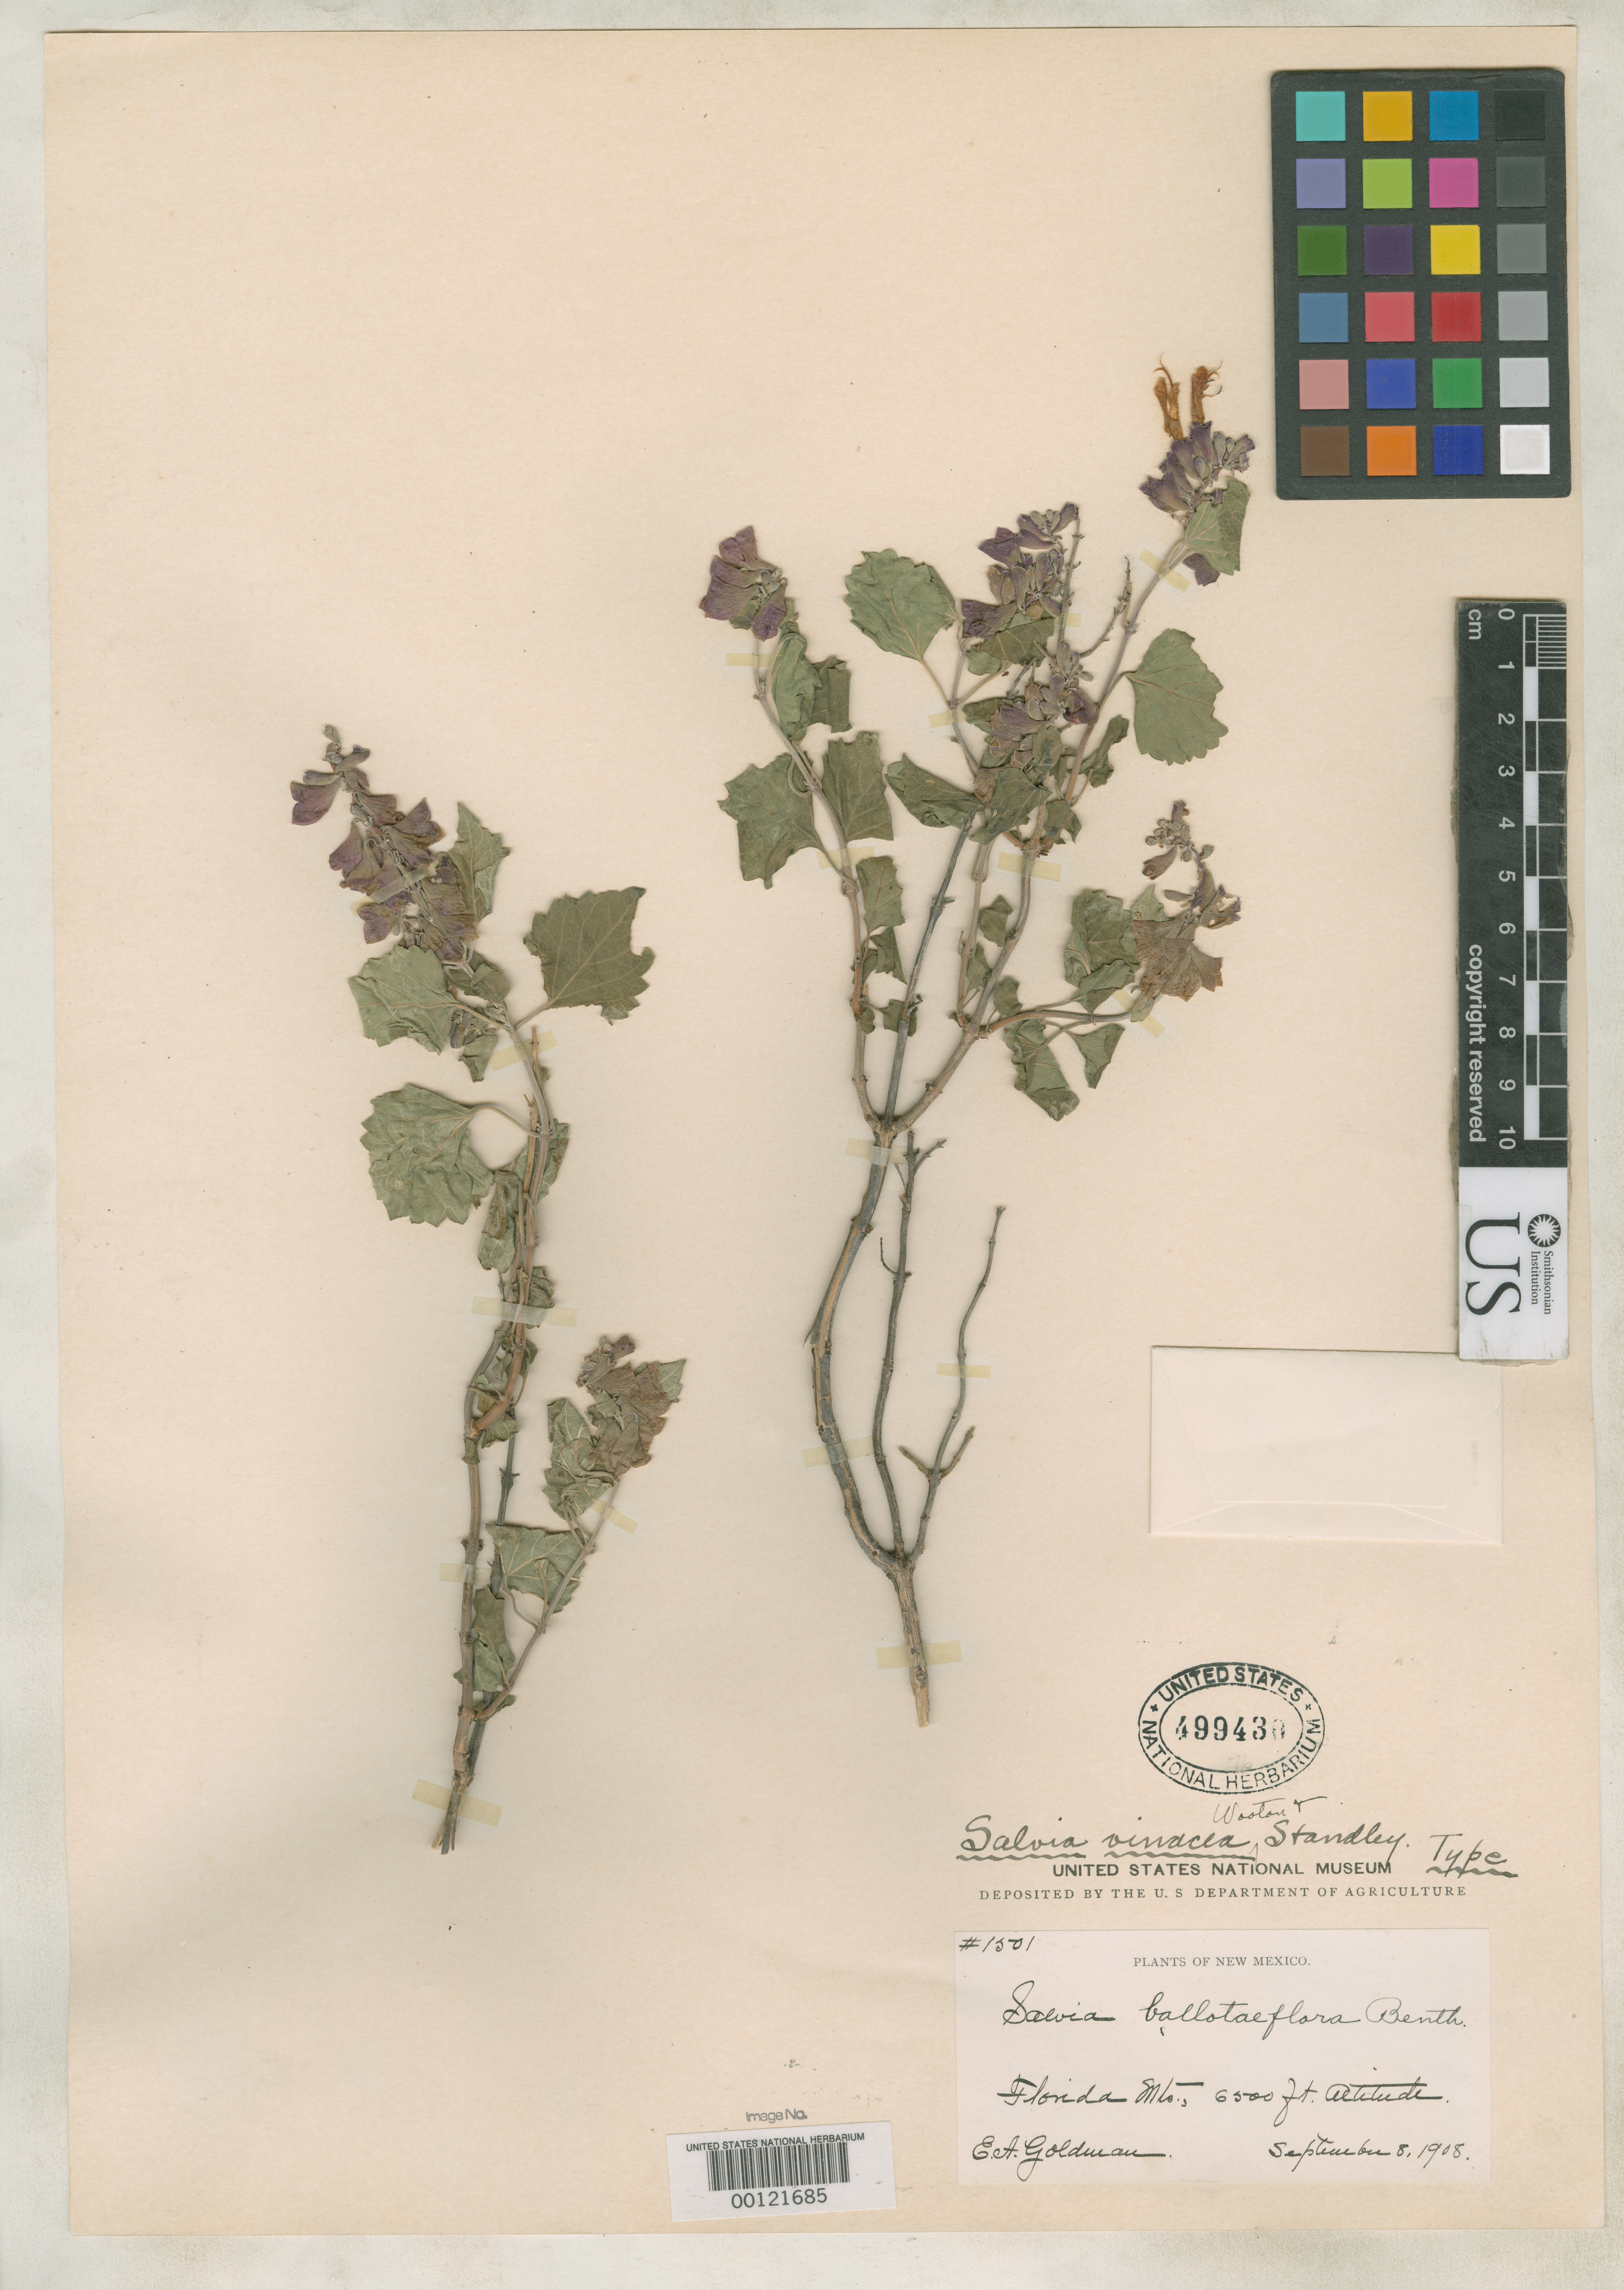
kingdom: Plantae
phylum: Tracheophyta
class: Magnoliopsida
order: Lamiales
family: Lamiaceae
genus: Salvia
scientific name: Salvia vinacea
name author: Wooton & Standl.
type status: Holotype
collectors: E. A. Goldman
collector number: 1501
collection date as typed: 08 Sep 1908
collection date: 1908-09-08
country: United States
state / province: New Mexico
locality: Florida Mountains.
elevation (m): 1950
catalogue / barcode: US 499430